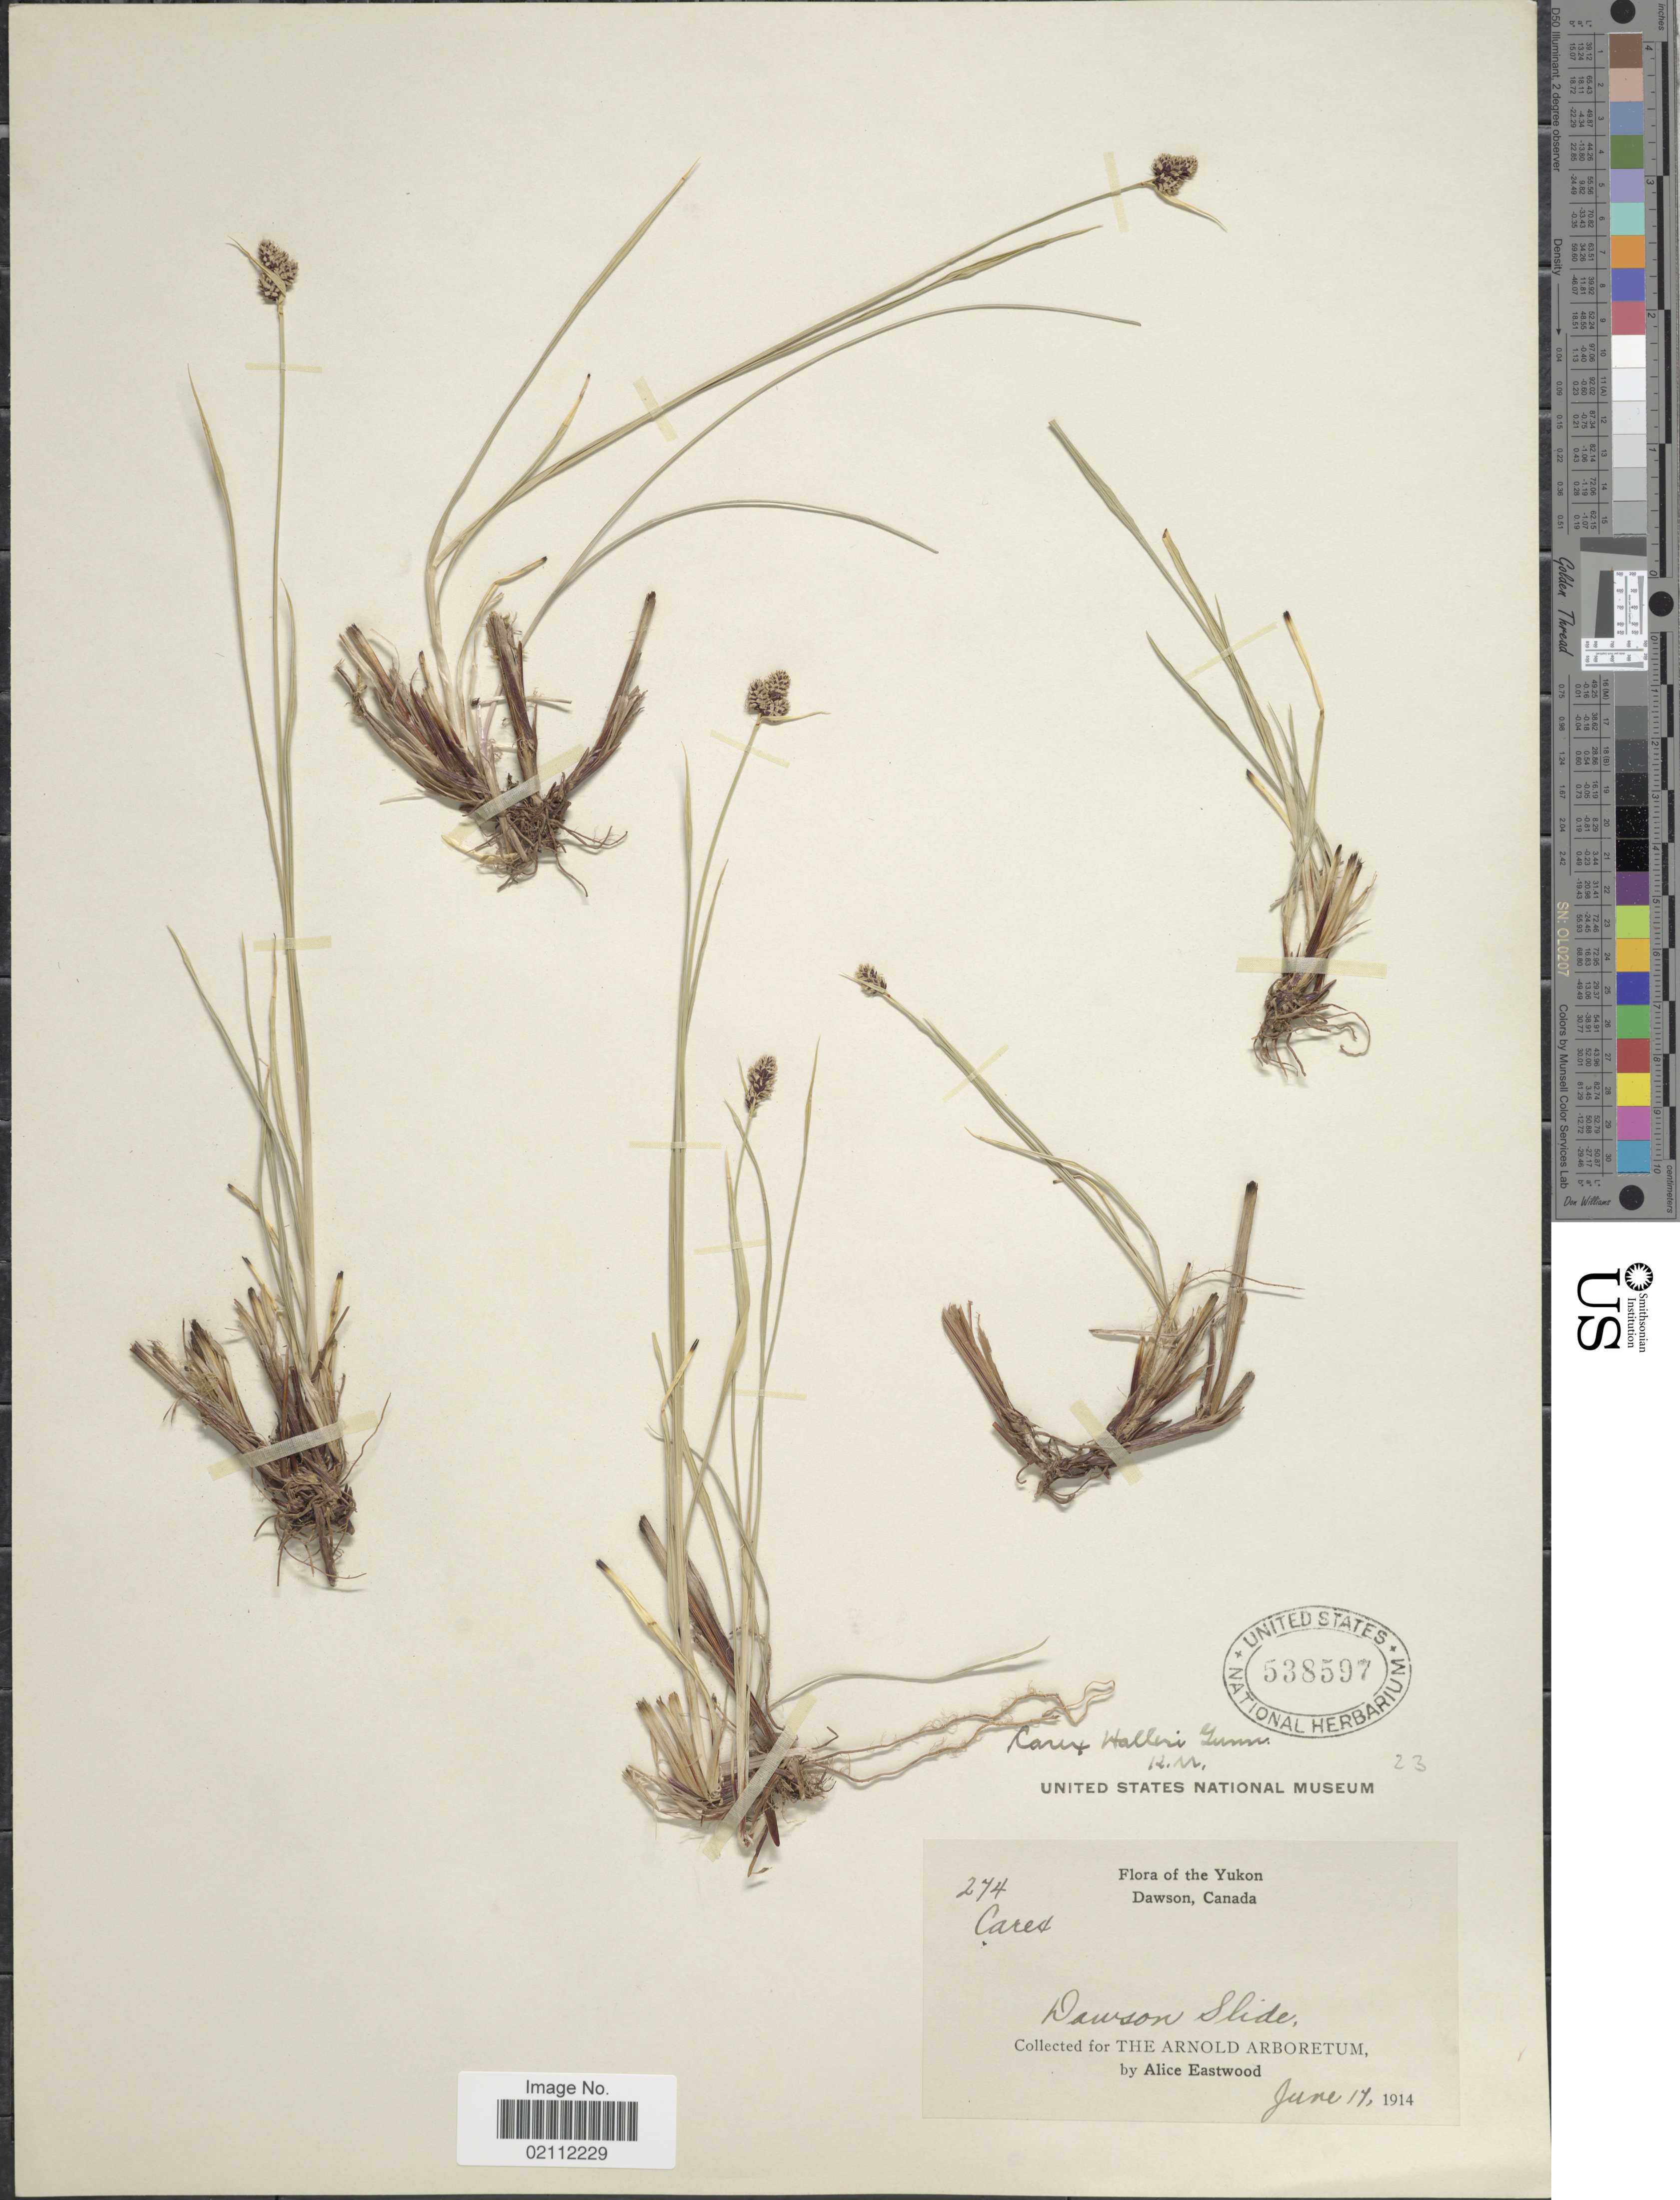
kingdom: Plantae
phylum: Tracheophyta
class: Liliopsida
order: Poales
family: Cyperaceae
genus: Carex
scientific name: Carex media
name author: R. Br.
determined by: Strong, Mark T., (BOT), Smithsonian Institution - National Museum of Natural History (UNITED STATES)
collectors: A. Eastwood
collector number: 274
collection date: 1914-06-17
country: Canada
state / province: Yukon Territory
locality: Dawson. Across Dawson Slide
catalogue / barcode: US 538597